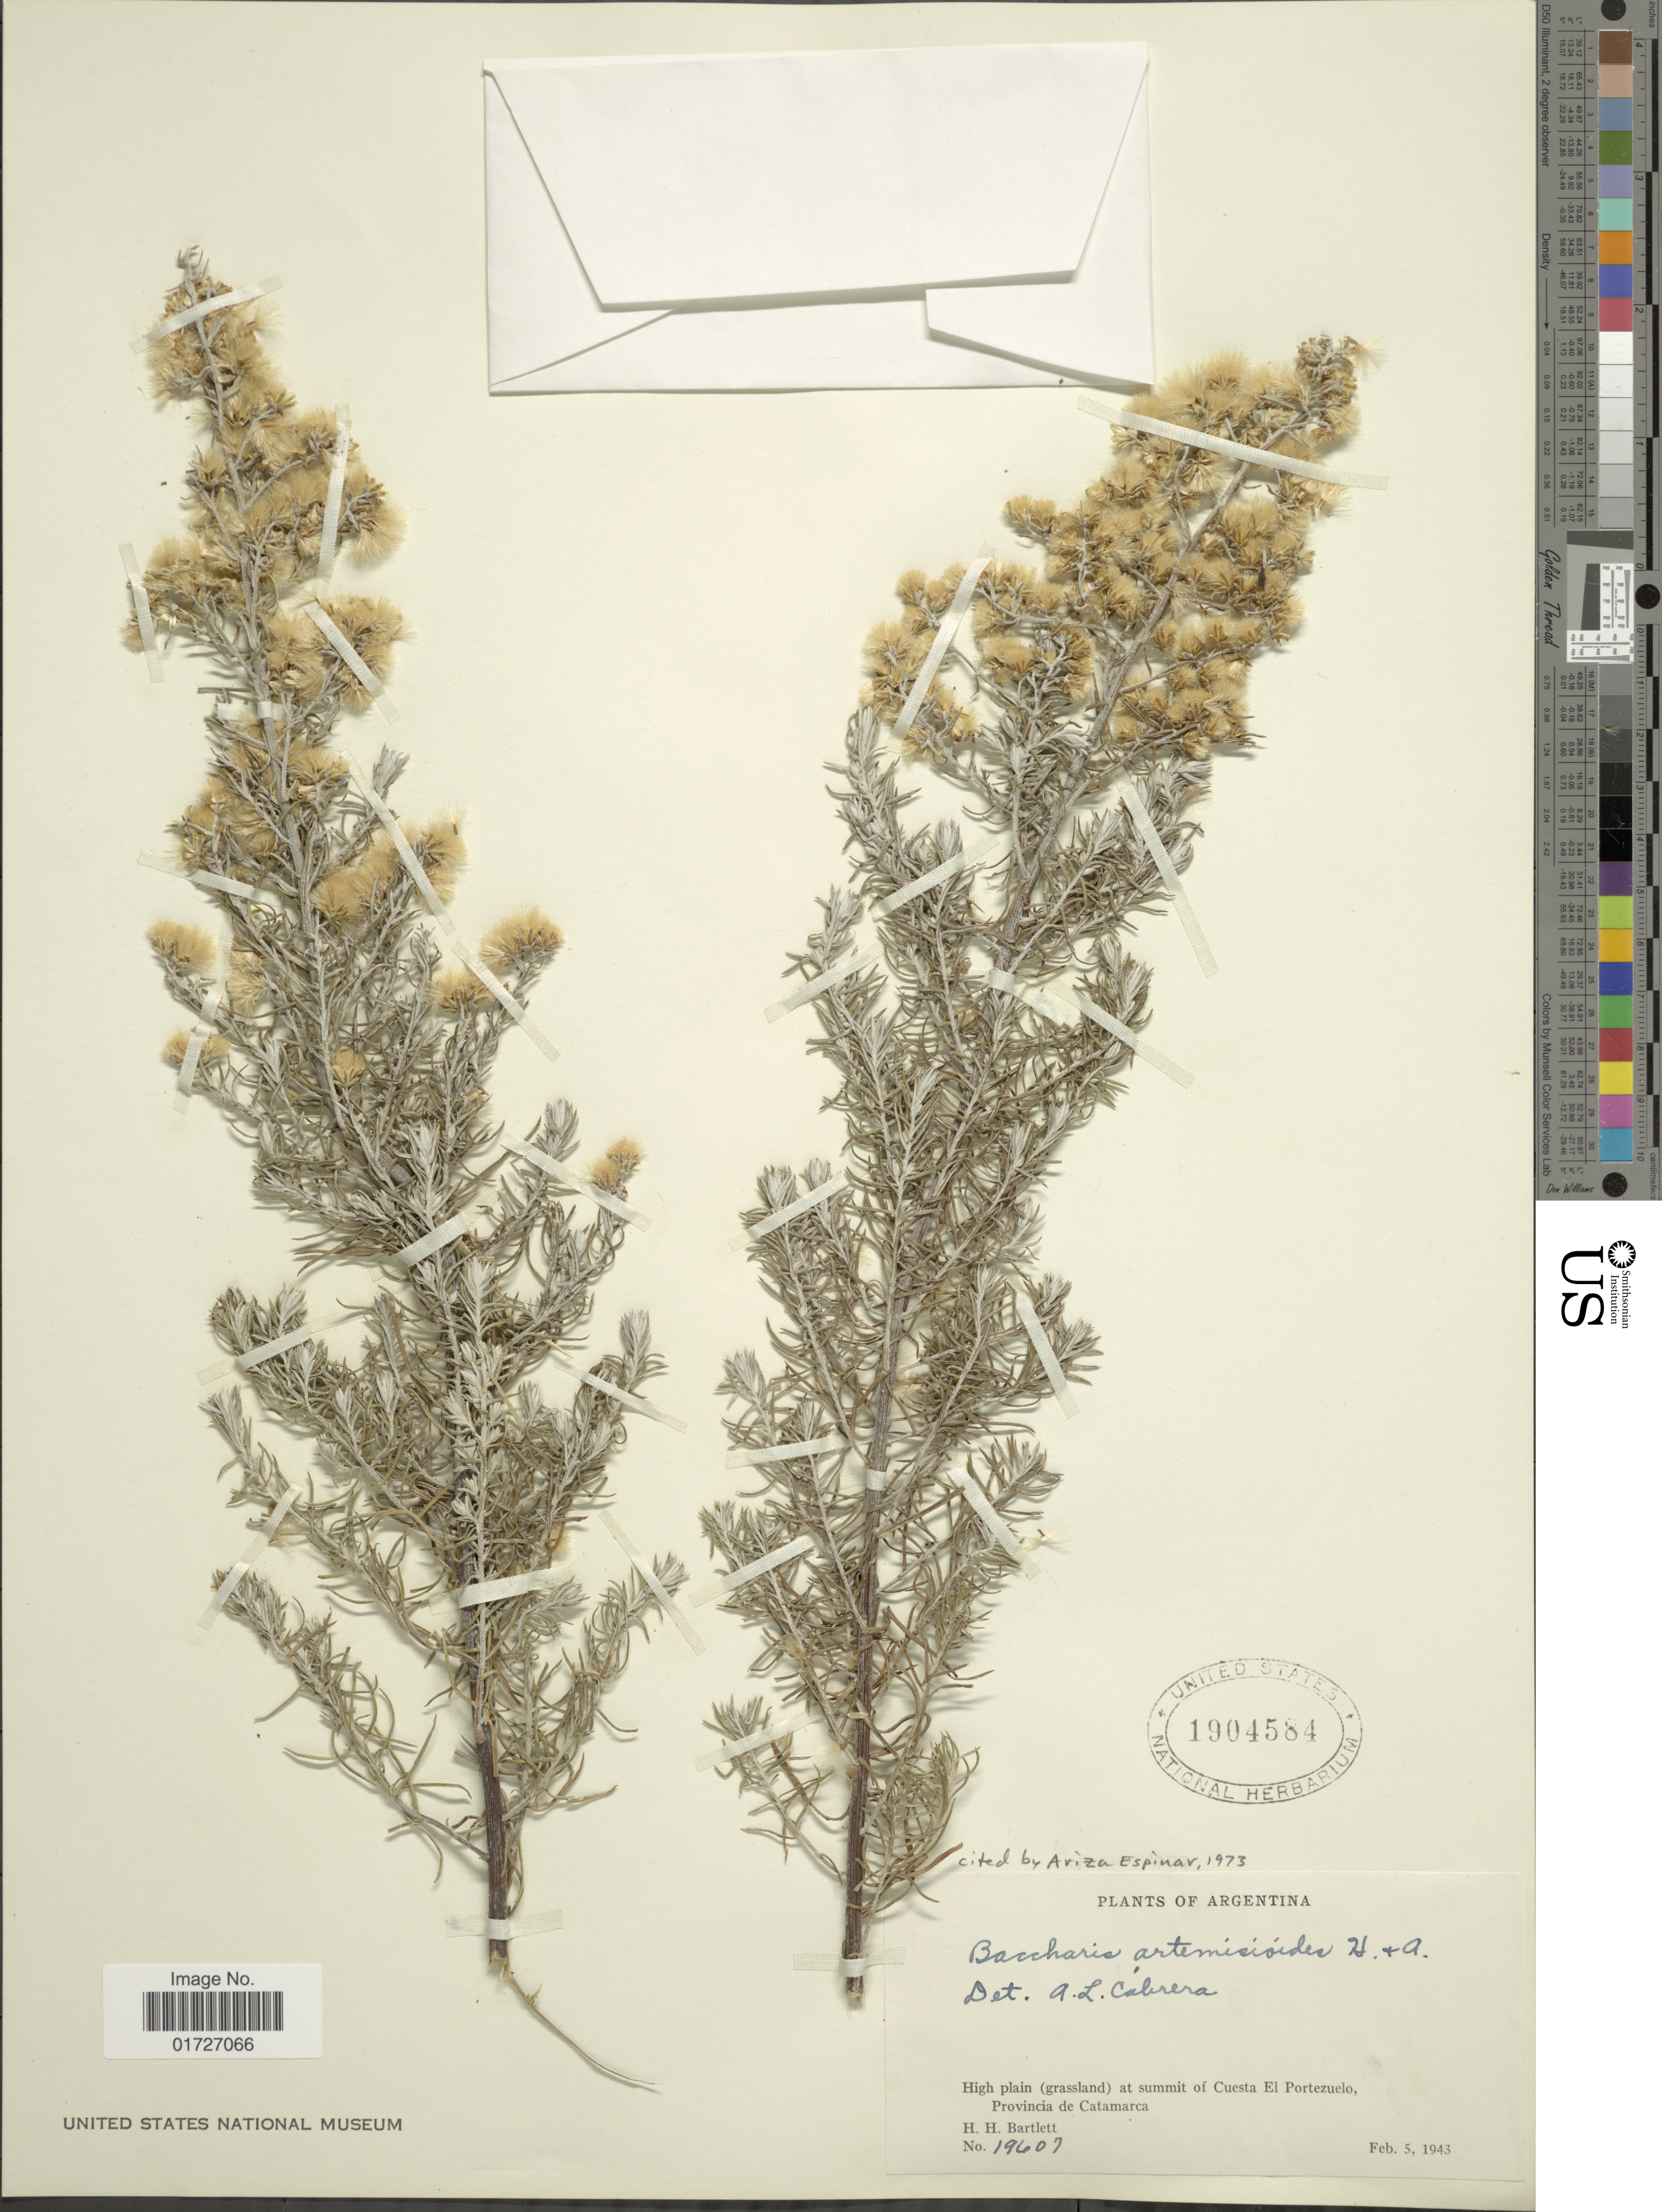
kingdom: Plantae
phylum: Tracheophyta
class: Magnoliopsida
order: Asterales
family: Asteraceae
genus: Baccharis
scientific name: Baccharis artemisioides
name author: Hook. & Arn.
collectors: H. H. Bartlett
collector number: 19607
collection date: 1943-02-05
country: Argentina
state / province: Catamarca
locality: Summit of Cuesta El Portezuelo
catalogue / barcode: US 1904584